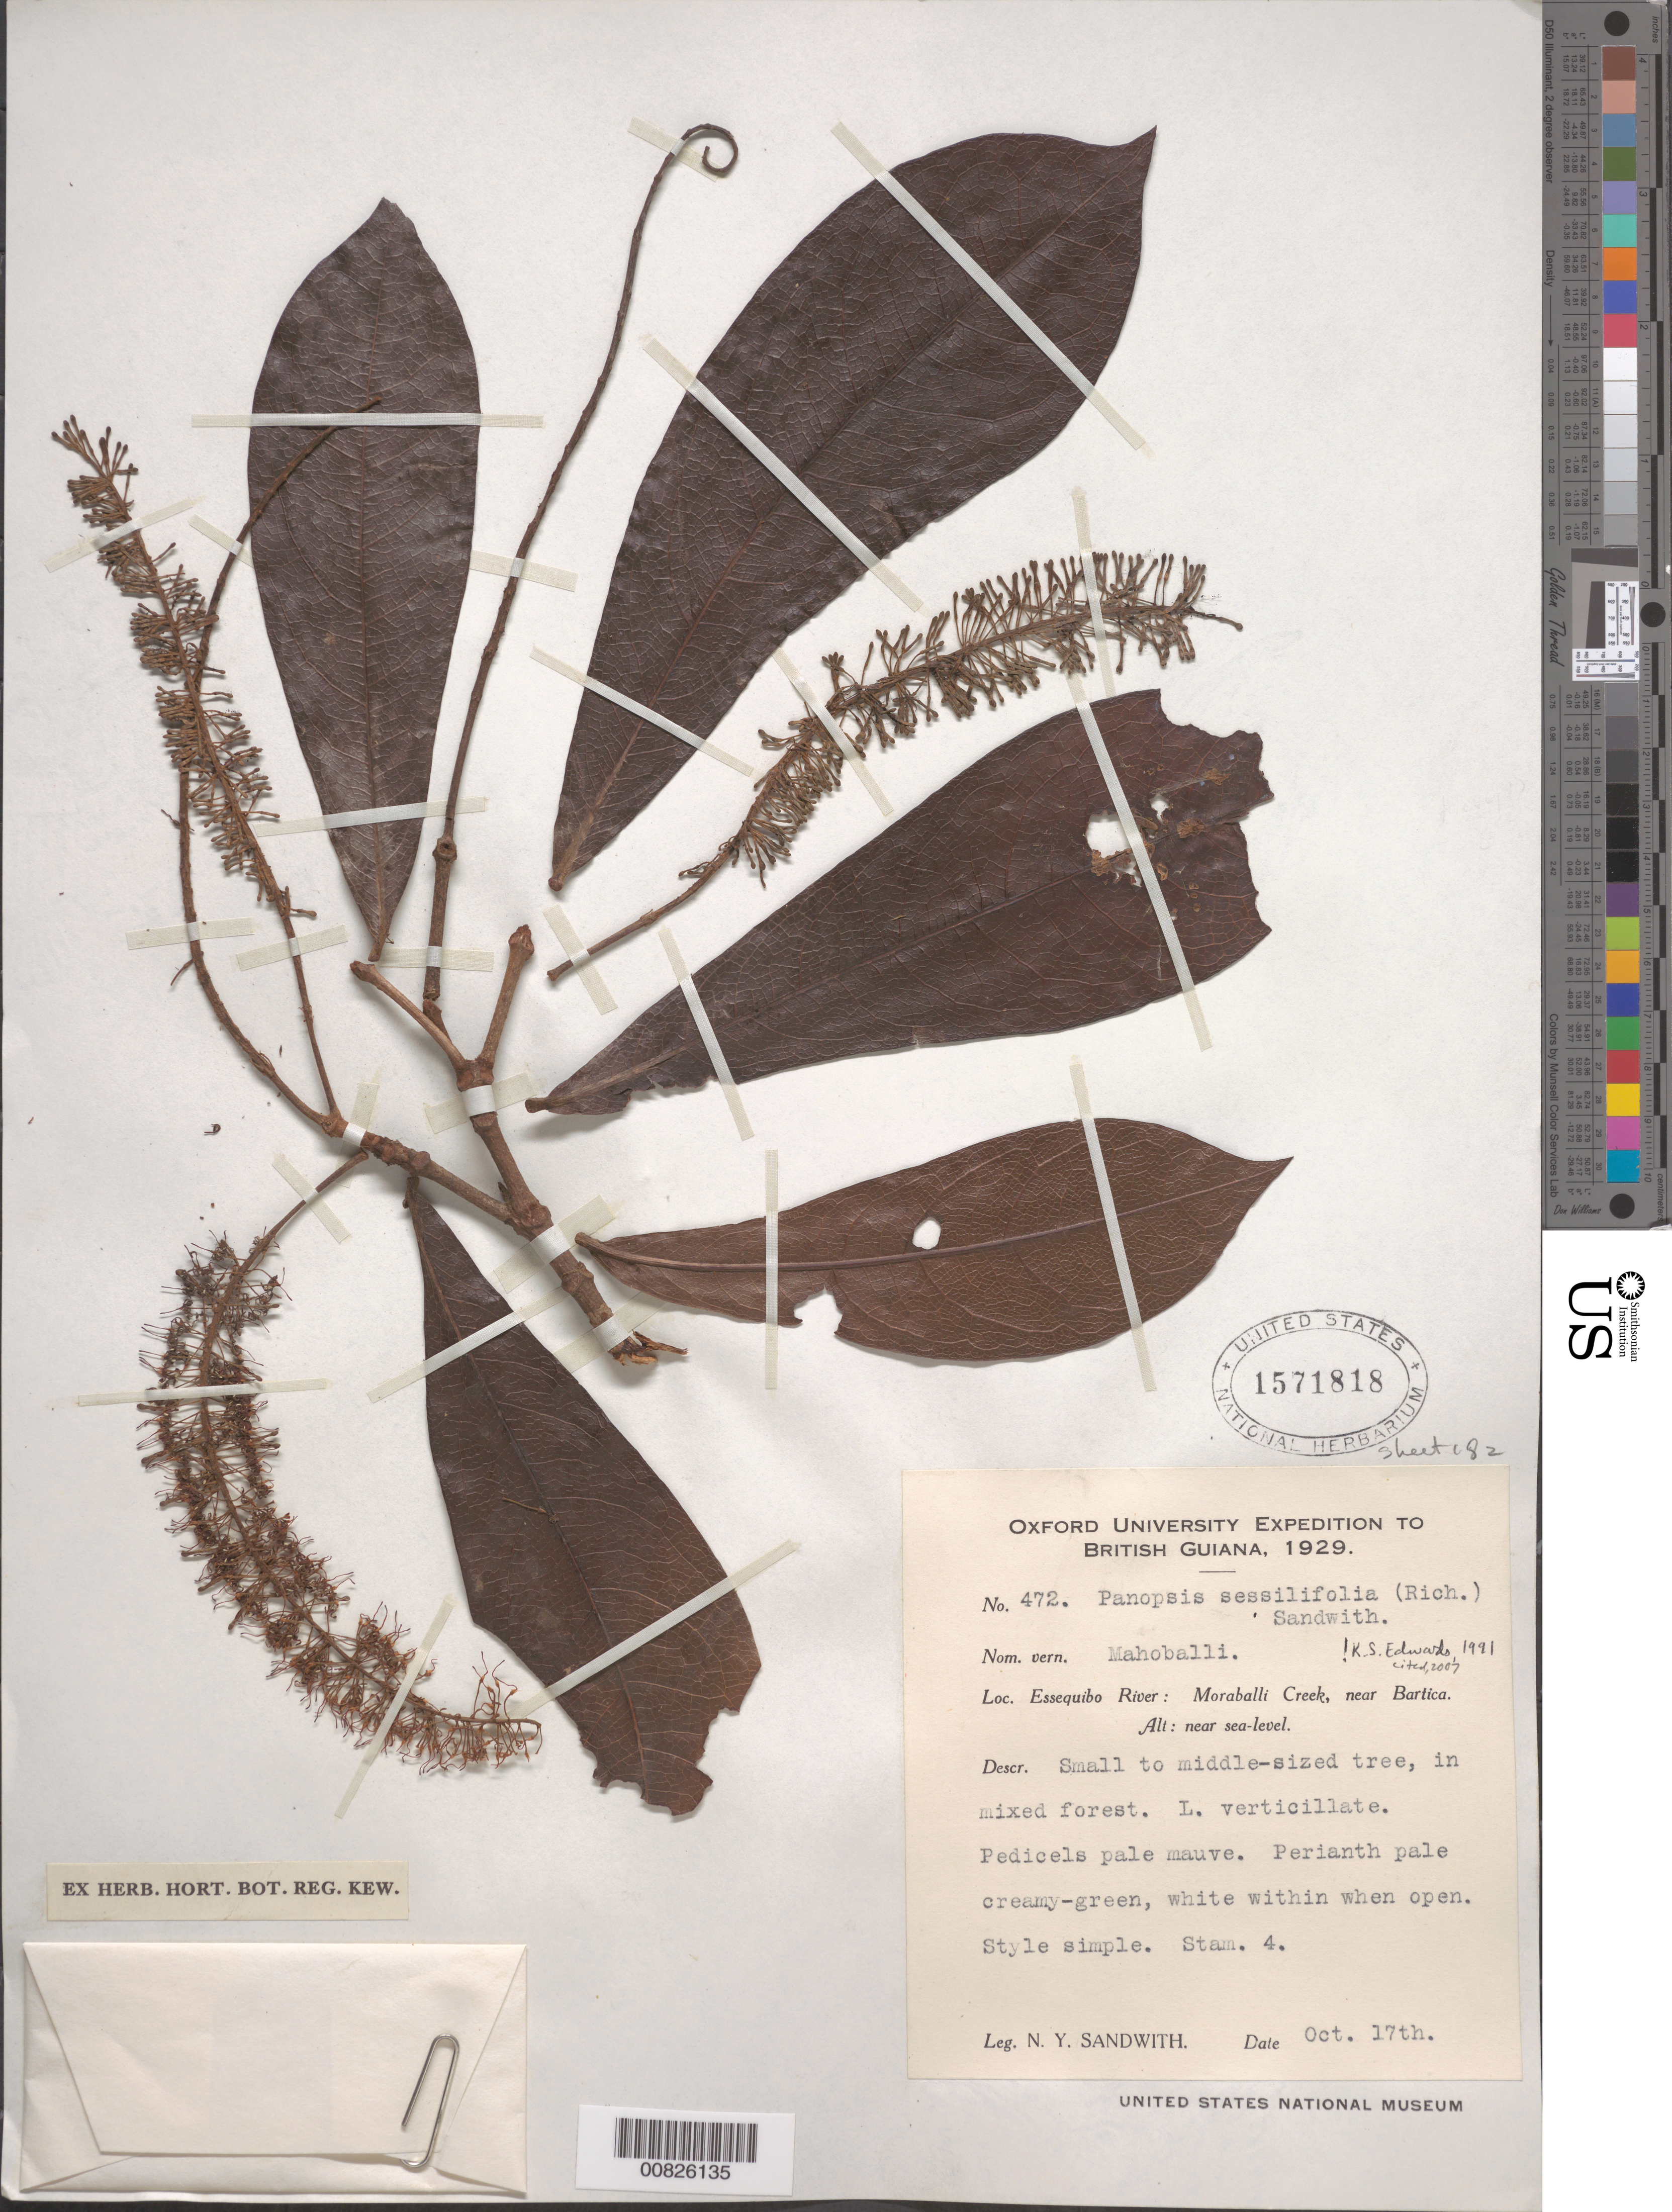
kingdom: Plantae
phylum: Tracheophyta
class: Magnoliopsida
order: Proteales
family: Proteaceae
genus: Panopsis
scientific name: Panopsis sessilifolia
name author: (Rich.) Sandwith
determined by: Edwards, K. S.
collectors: N. Y. Sandwith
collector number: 472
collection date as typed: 17-Oct-29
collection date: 1929-10-17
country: Guyana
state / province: U. Demerara-Berbice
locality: Moraballi Creek, Essequibo R., near Bartica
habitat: Mixed forest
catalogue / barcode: US 1571818